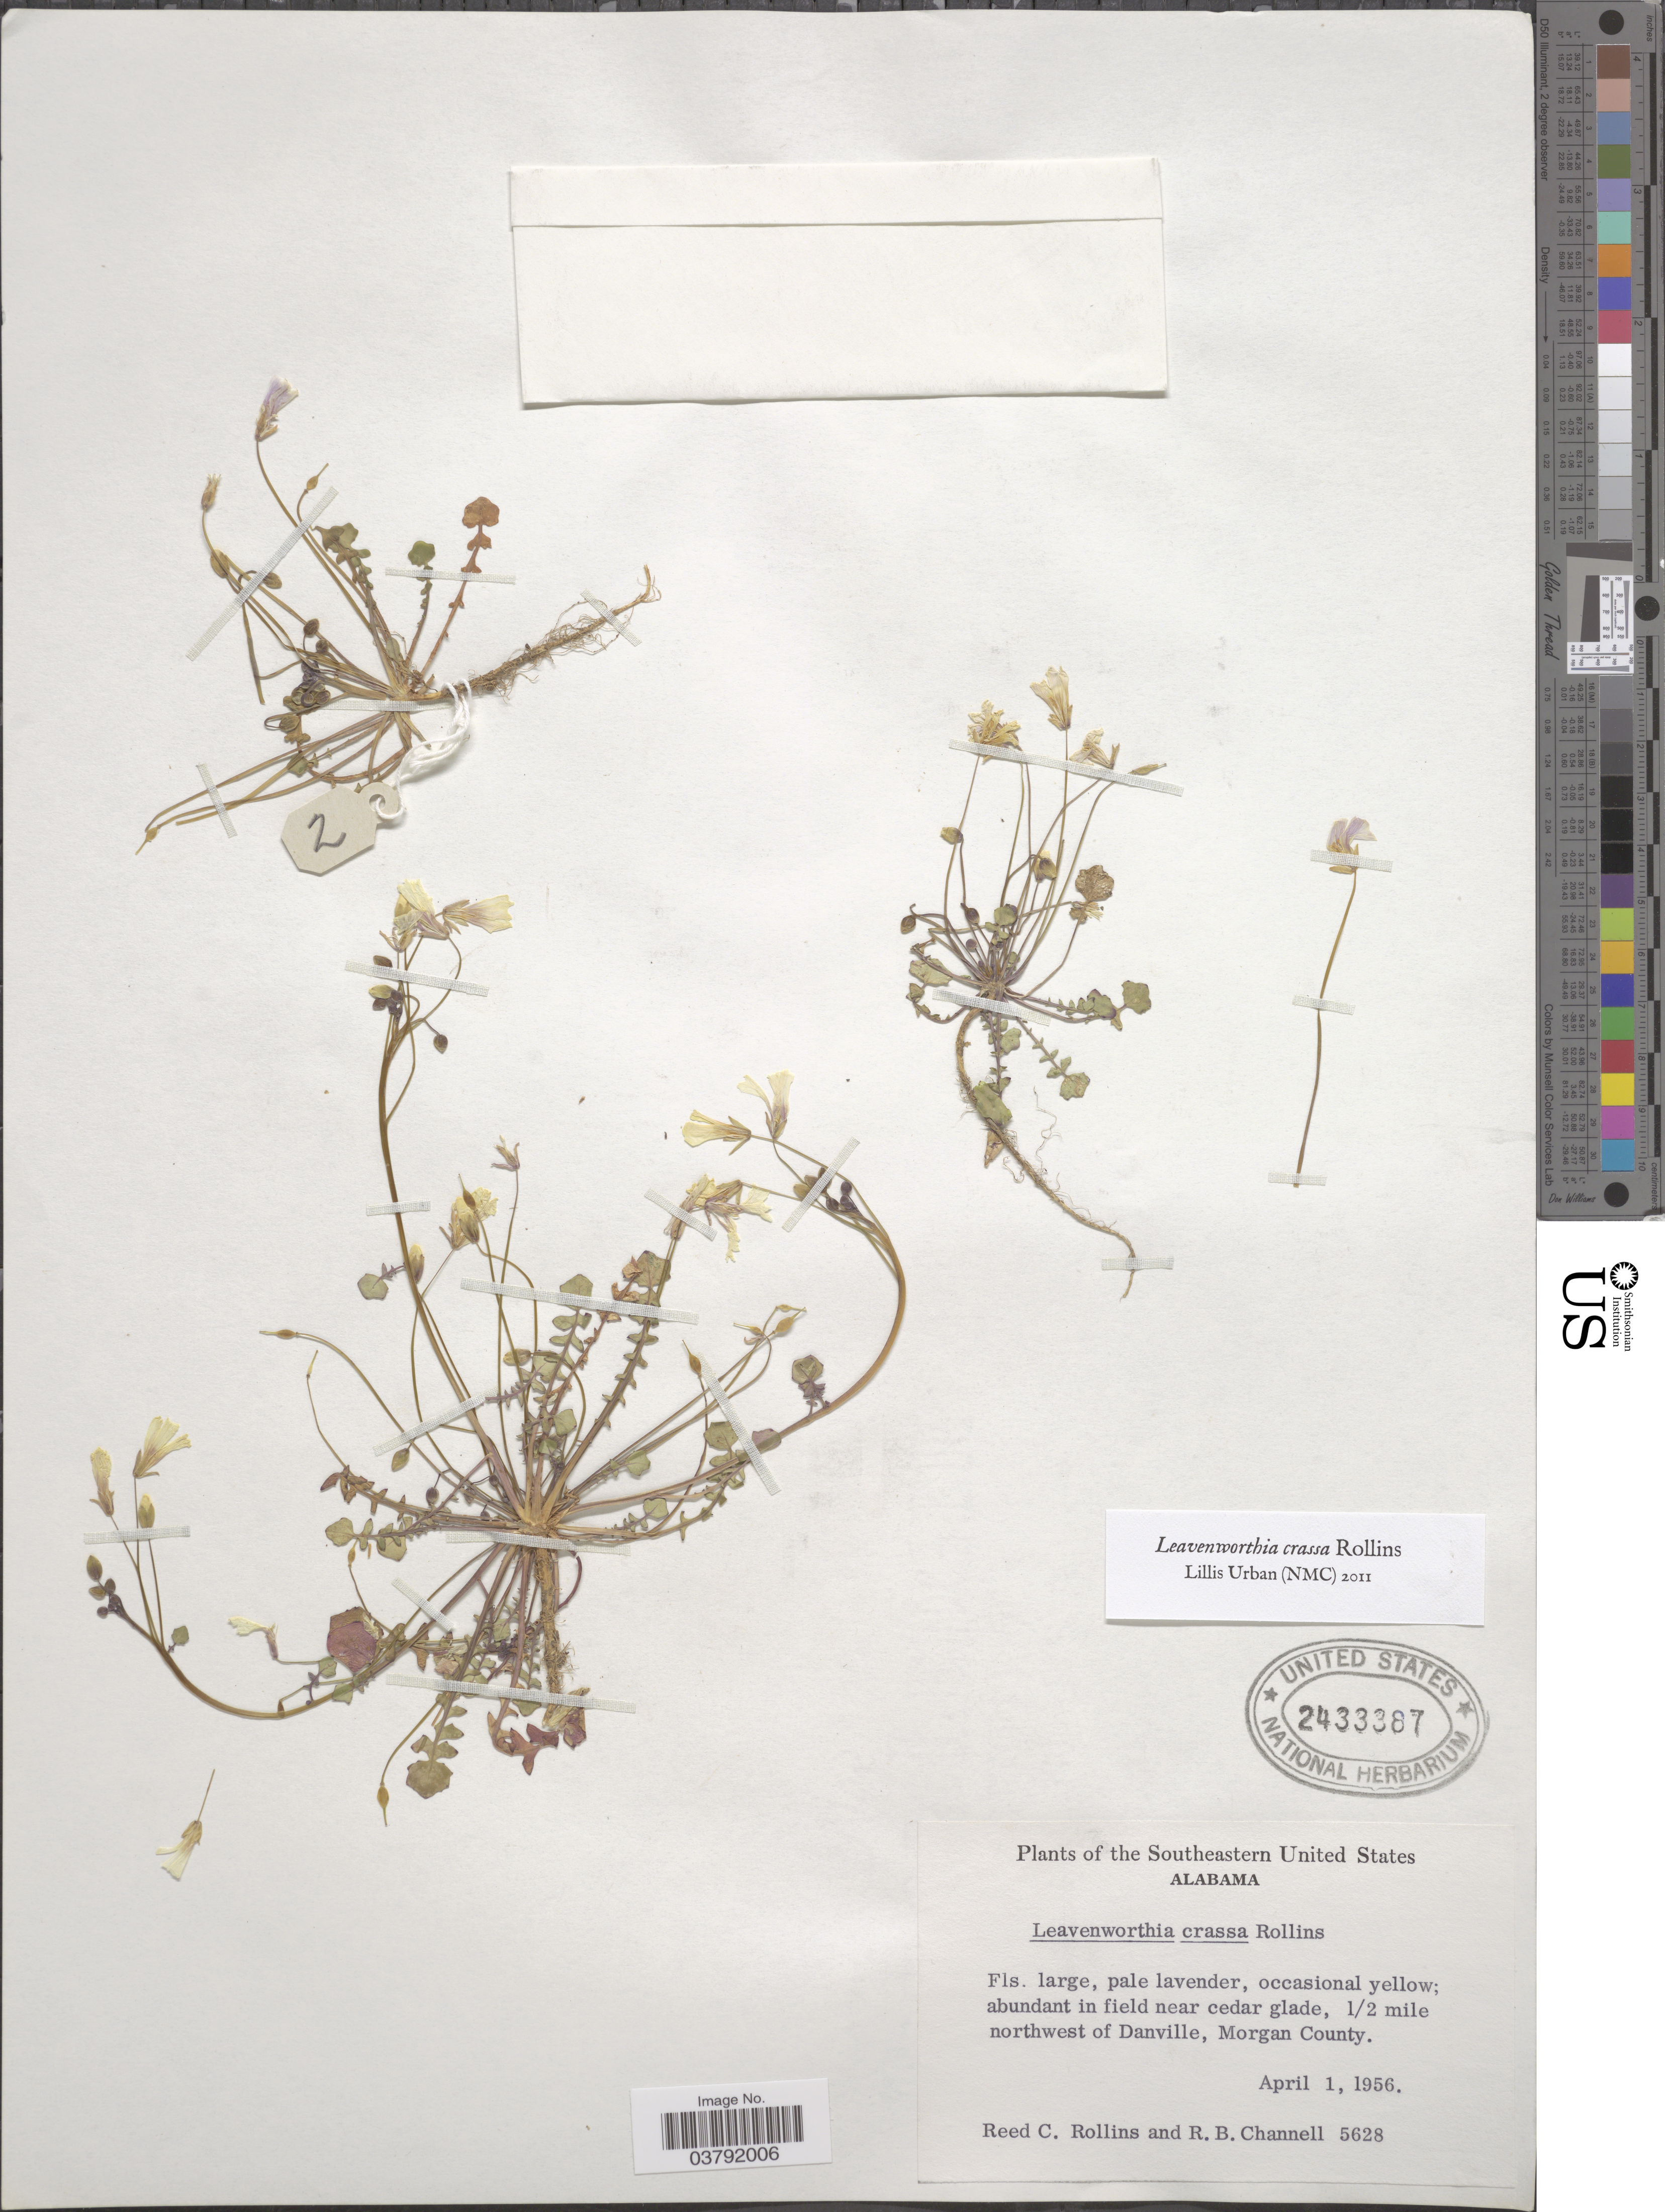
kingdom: Plantae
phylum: Tracheophyta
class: Magnoliopsida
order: Brassicales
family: Brassicaceae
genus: Leavenworthia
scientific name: Leavenworthia crassa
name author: Rollins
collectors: R. C. Rollins & R. B. Channell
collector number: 5628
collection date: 1956-04-01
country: United States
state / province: Alabama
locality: Southeastern United States. 1/2 mile northwest of Danville, Morgan County.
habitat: abundant in field near cedar glade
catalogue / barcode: US 2433387